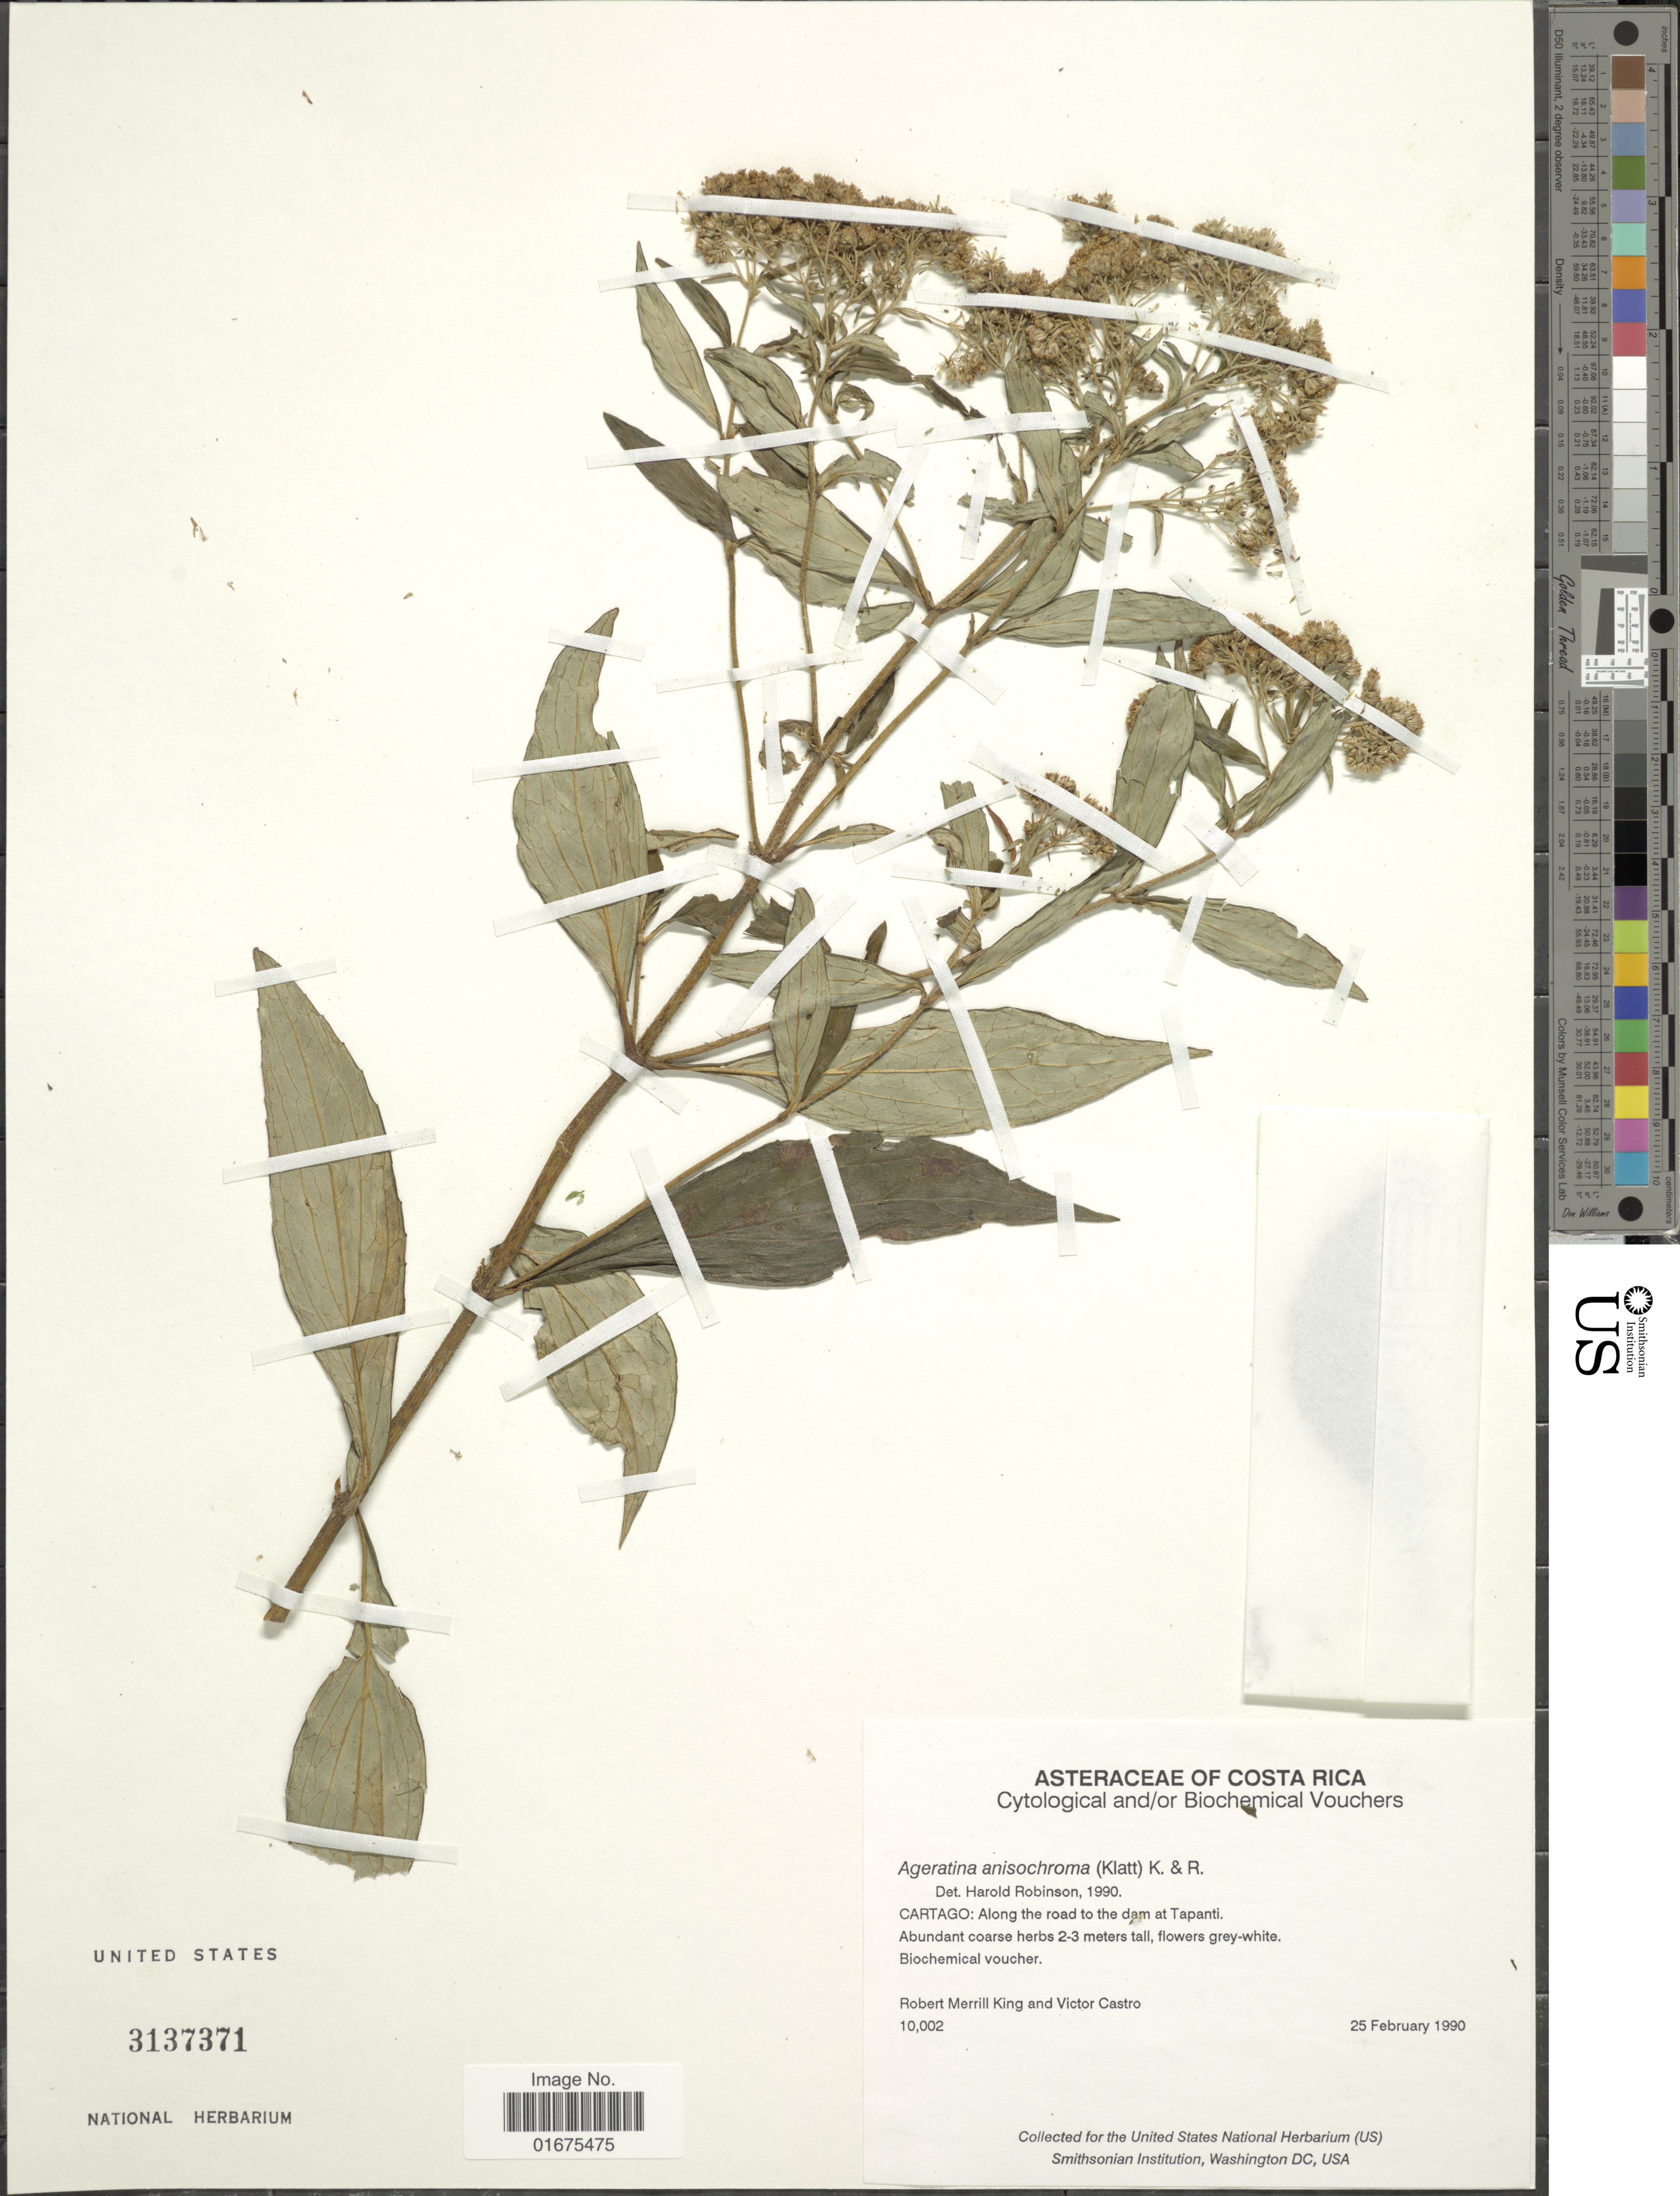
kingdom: Plantae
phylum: Tracheophyta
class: Magnoliopsida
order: Asterales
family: Asteraceae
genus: Ageratina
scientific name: Ageratina anisochroma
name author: (Klatt) R.M. King & H. Rob.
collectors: R. M. King & V. Castro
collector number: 1002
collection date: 1990-02-25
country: Costa Rica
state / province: Cartago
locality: Along the road to the Dam at Tapanti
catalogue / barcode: US 3137371